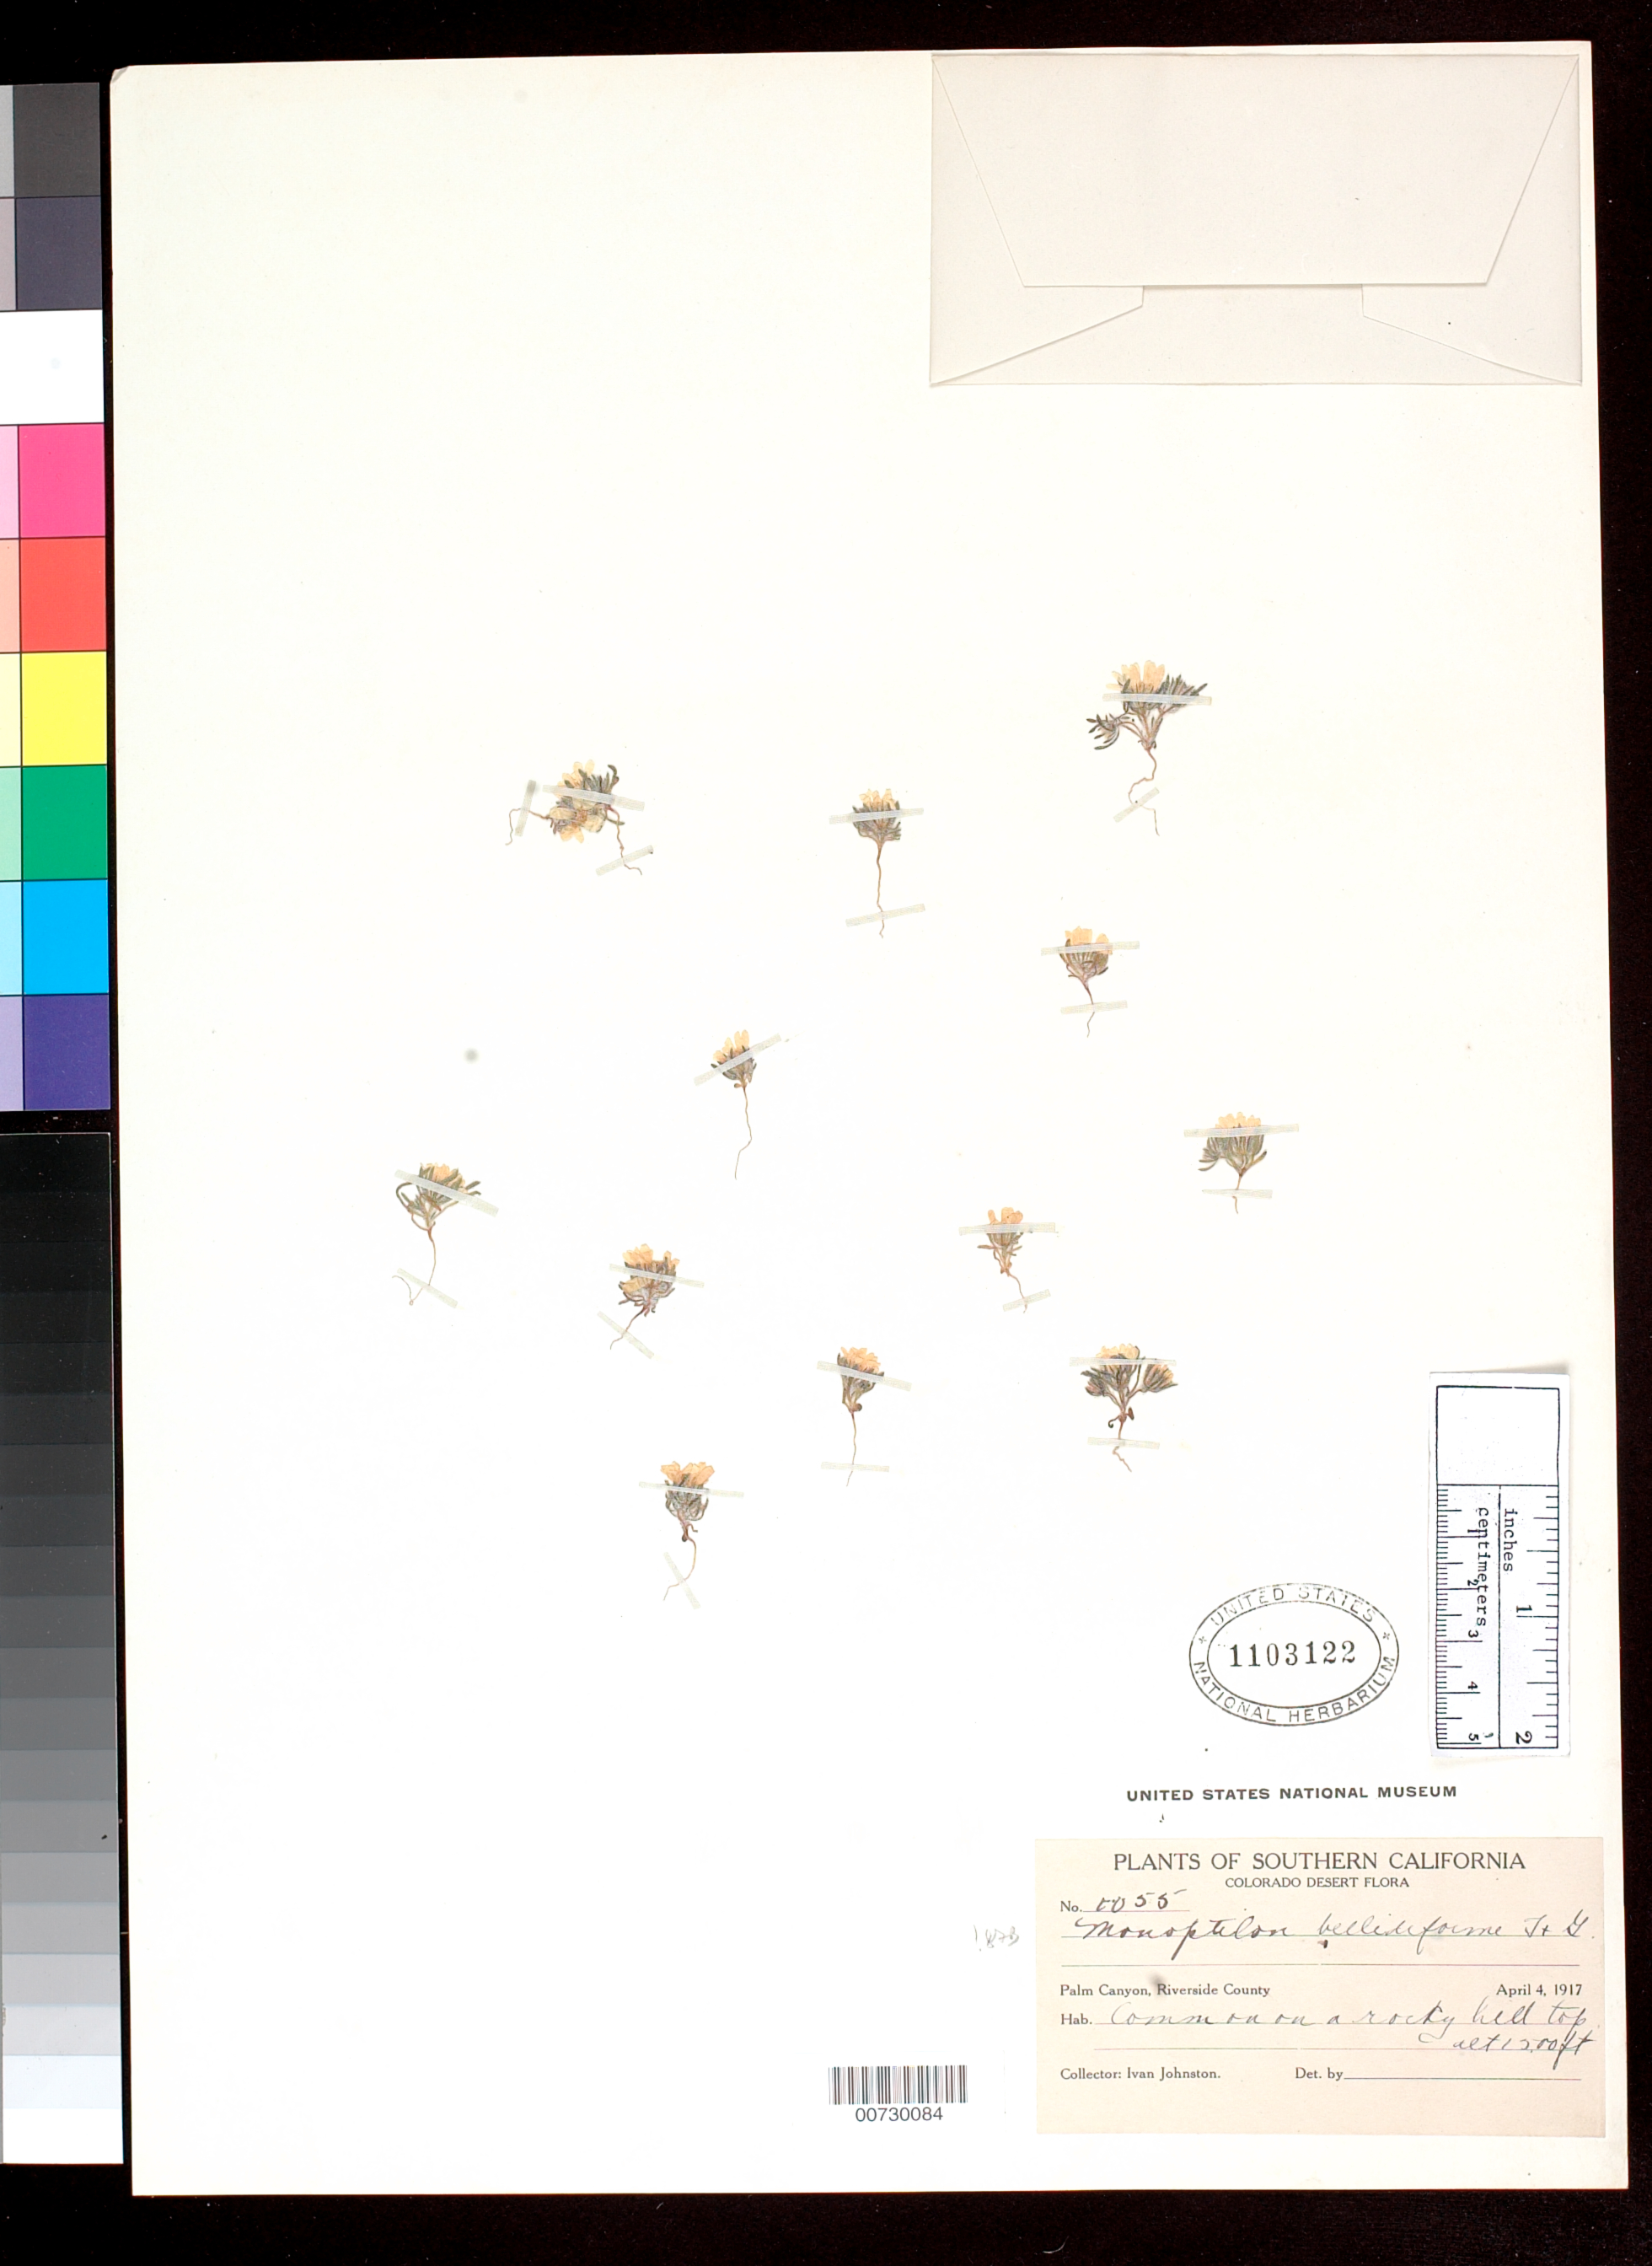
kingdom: Plantae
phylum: Tracheophyta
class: Magnoliopsida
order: Asterales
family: Asteraceae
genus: Monoptilon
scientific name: Monoptilon bellidiforme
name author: Torr. & A. Gray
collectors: I. Johnston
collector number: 1055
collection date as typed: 4 Apr 1917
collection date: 1917-04-04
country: United States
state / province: California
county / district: Riverside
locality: Palm Canyon.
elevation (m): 457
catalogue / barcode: US 1103122